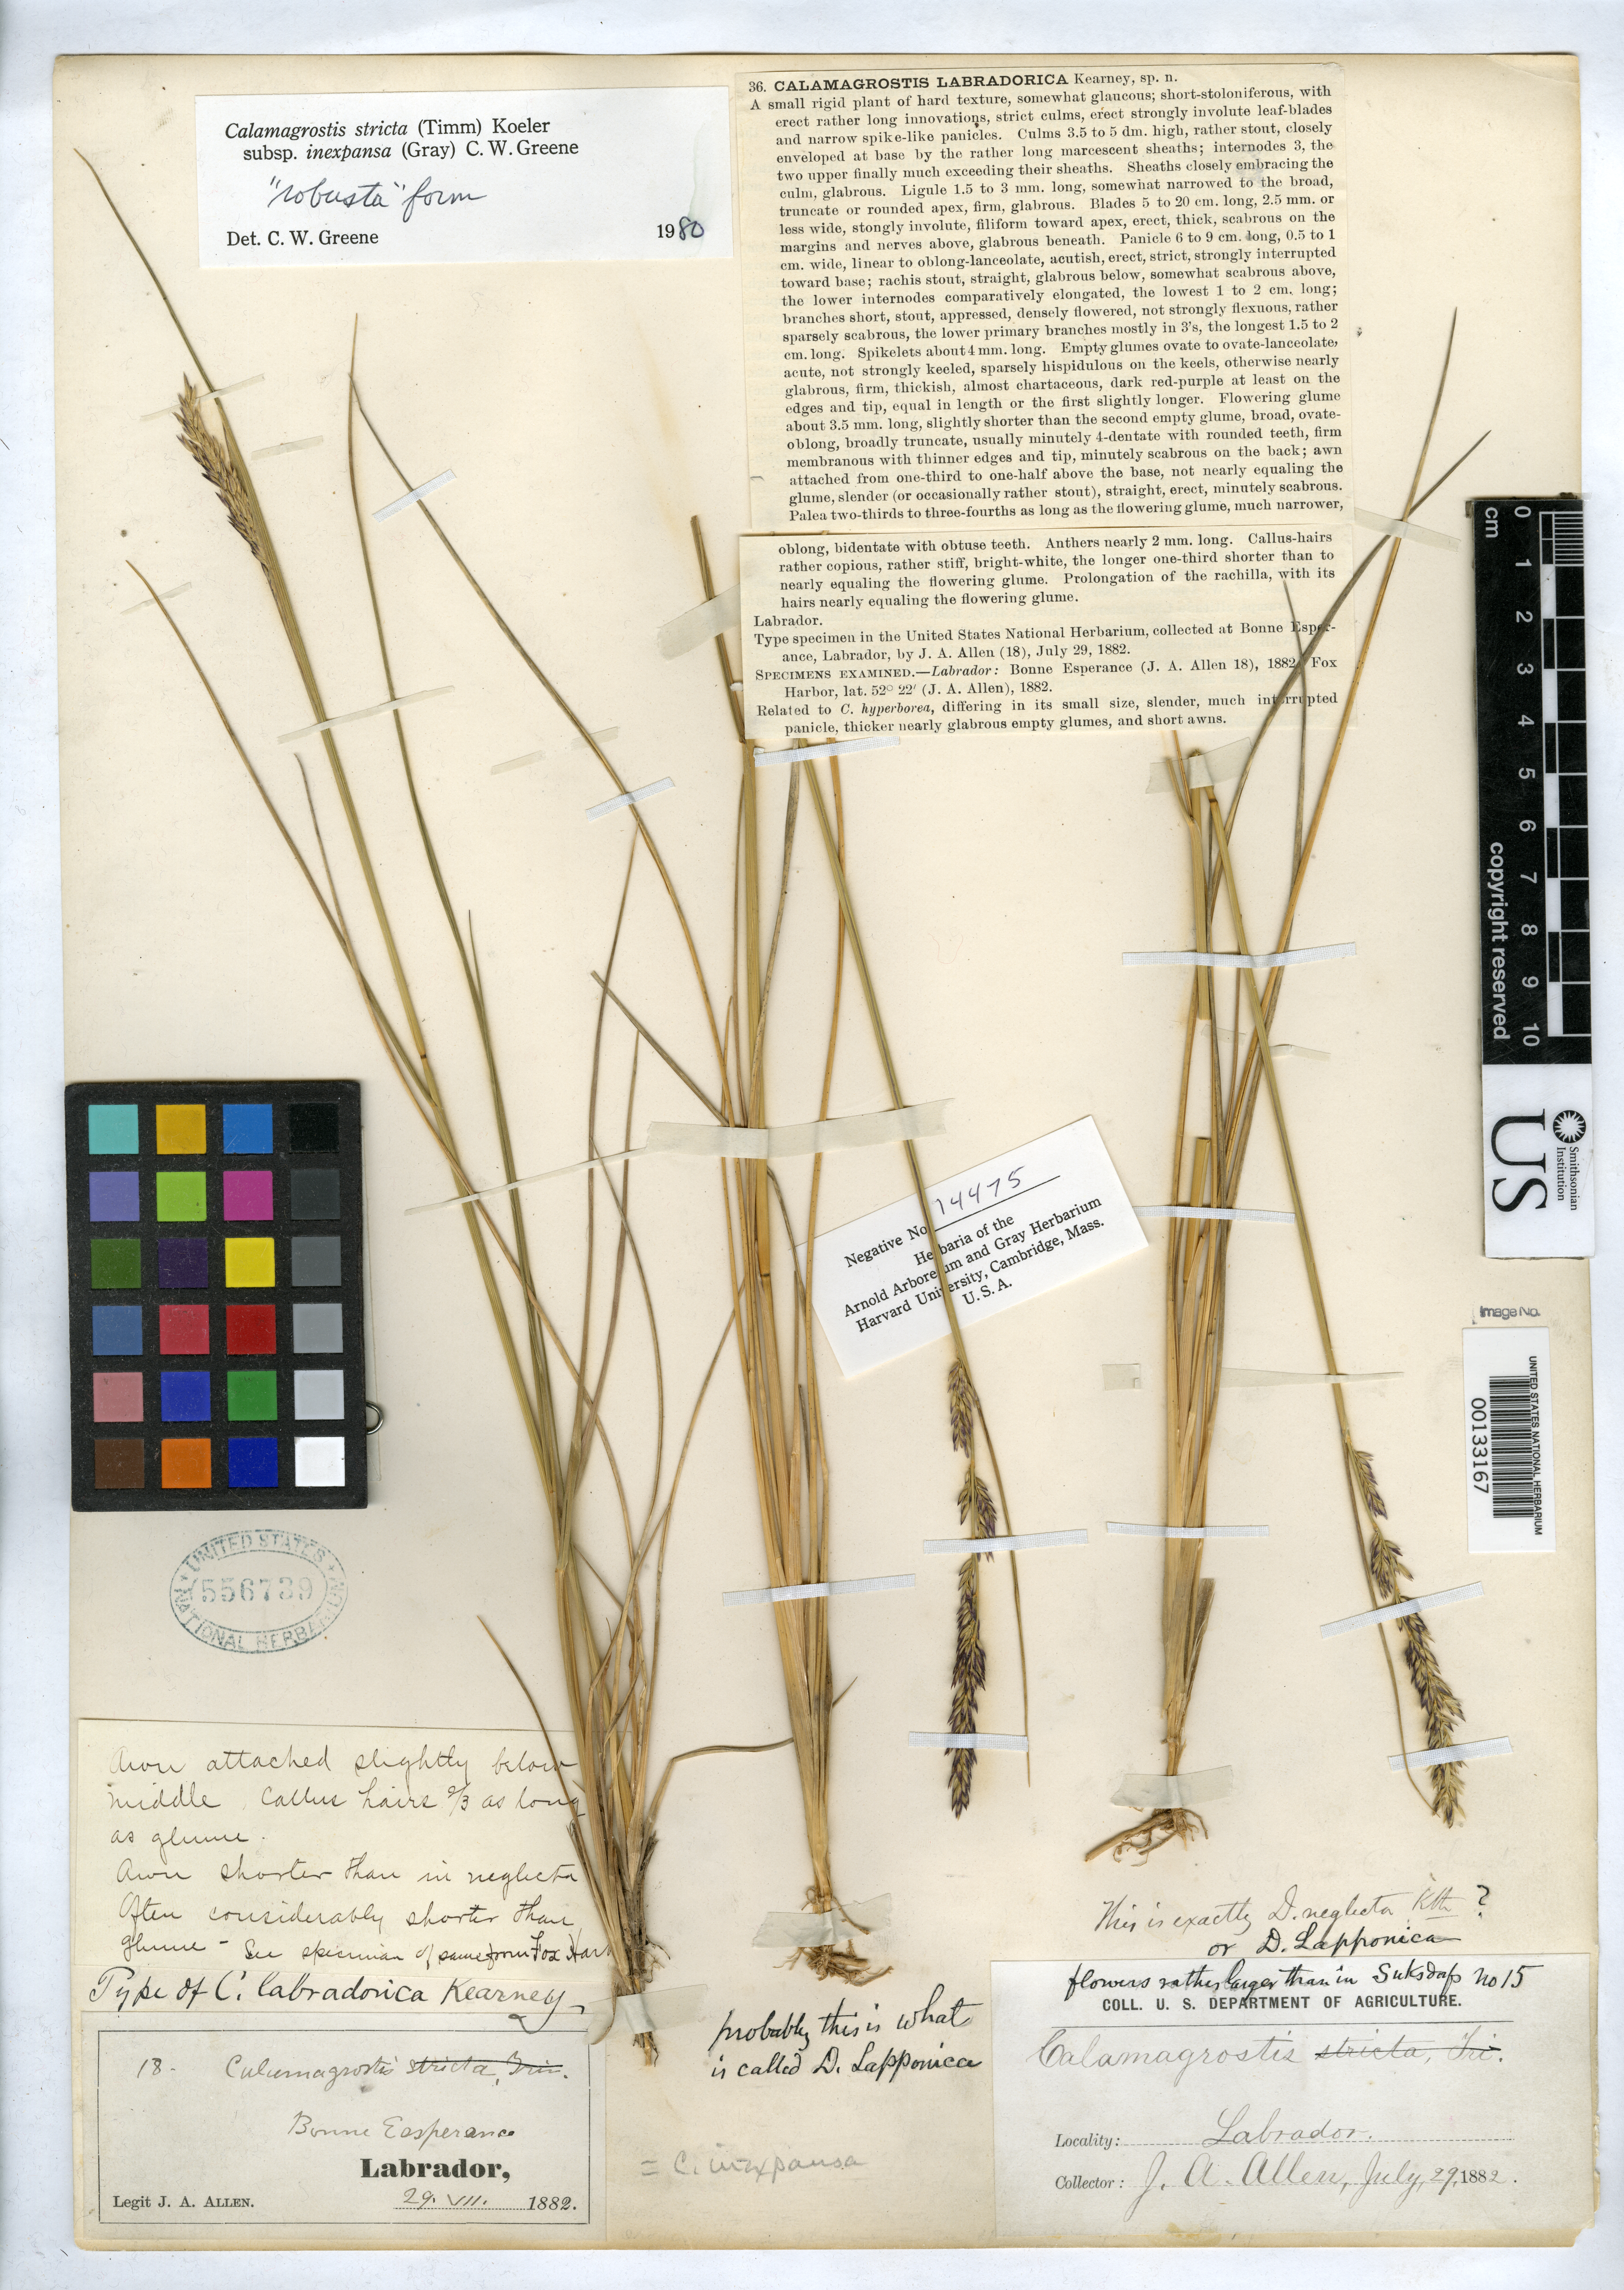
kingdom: Plantae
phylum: Tracheophyta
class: Liliopsida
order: Poales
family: Poaceae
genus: Calamagrostis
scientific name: Calamagrostis labradorica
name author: Kearney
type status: Holotype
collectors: J. A. Allen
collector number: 18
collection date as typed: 29 Jul 1882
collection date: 1882-07-29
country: Canada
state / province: Newfoundland and Labrador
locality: Labrador Bonne Esperance.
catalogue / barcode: US 556739